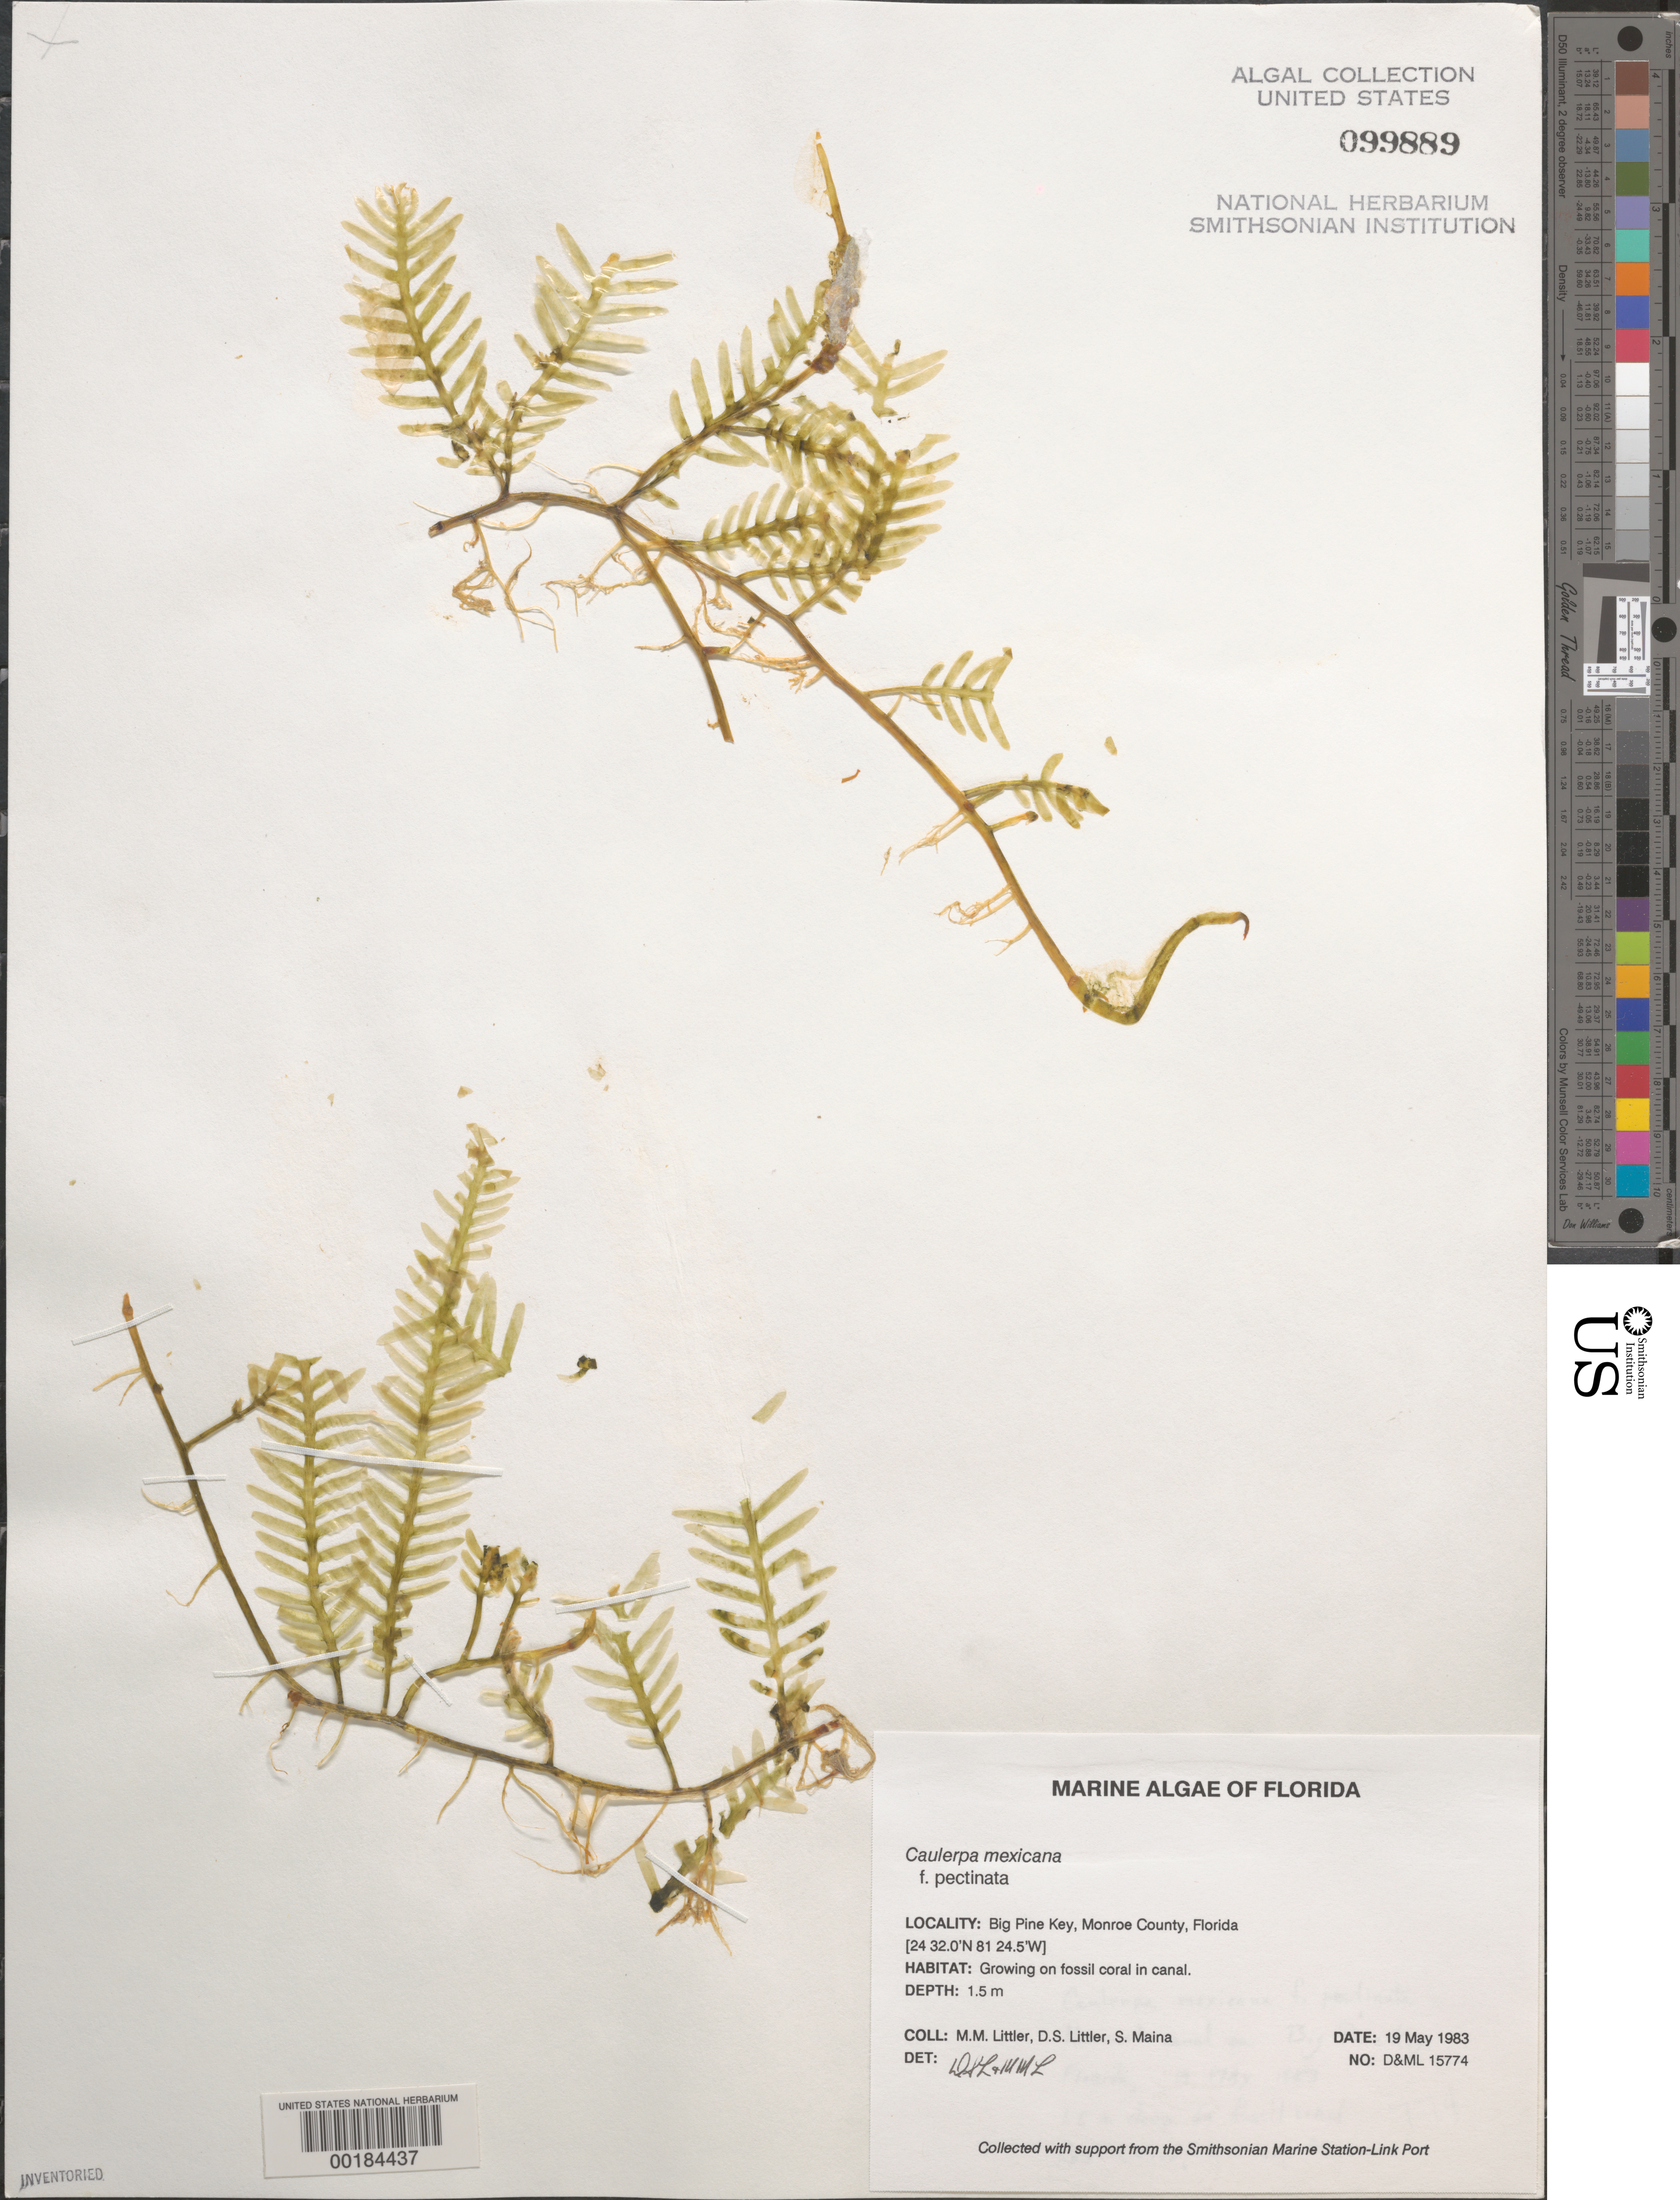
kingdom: Plantae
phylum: Chlorophyta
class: Ulvophyceae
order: Bryopsidales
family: Caulerpaceae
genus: Caulerpa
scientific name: Caulerpa mexicana f. pectinata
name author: (Kütz.) W.R. Taylor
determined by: Littler, D. S.; Littler, M. M.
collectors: M. M. Littler, D. S. Littler & S. Maina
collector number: D&ML 15774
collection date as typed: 18 May 1983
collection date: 1983-05-18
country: United States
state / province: Florida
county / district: Monroe County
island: Big Pine Key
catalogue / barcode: US 99889